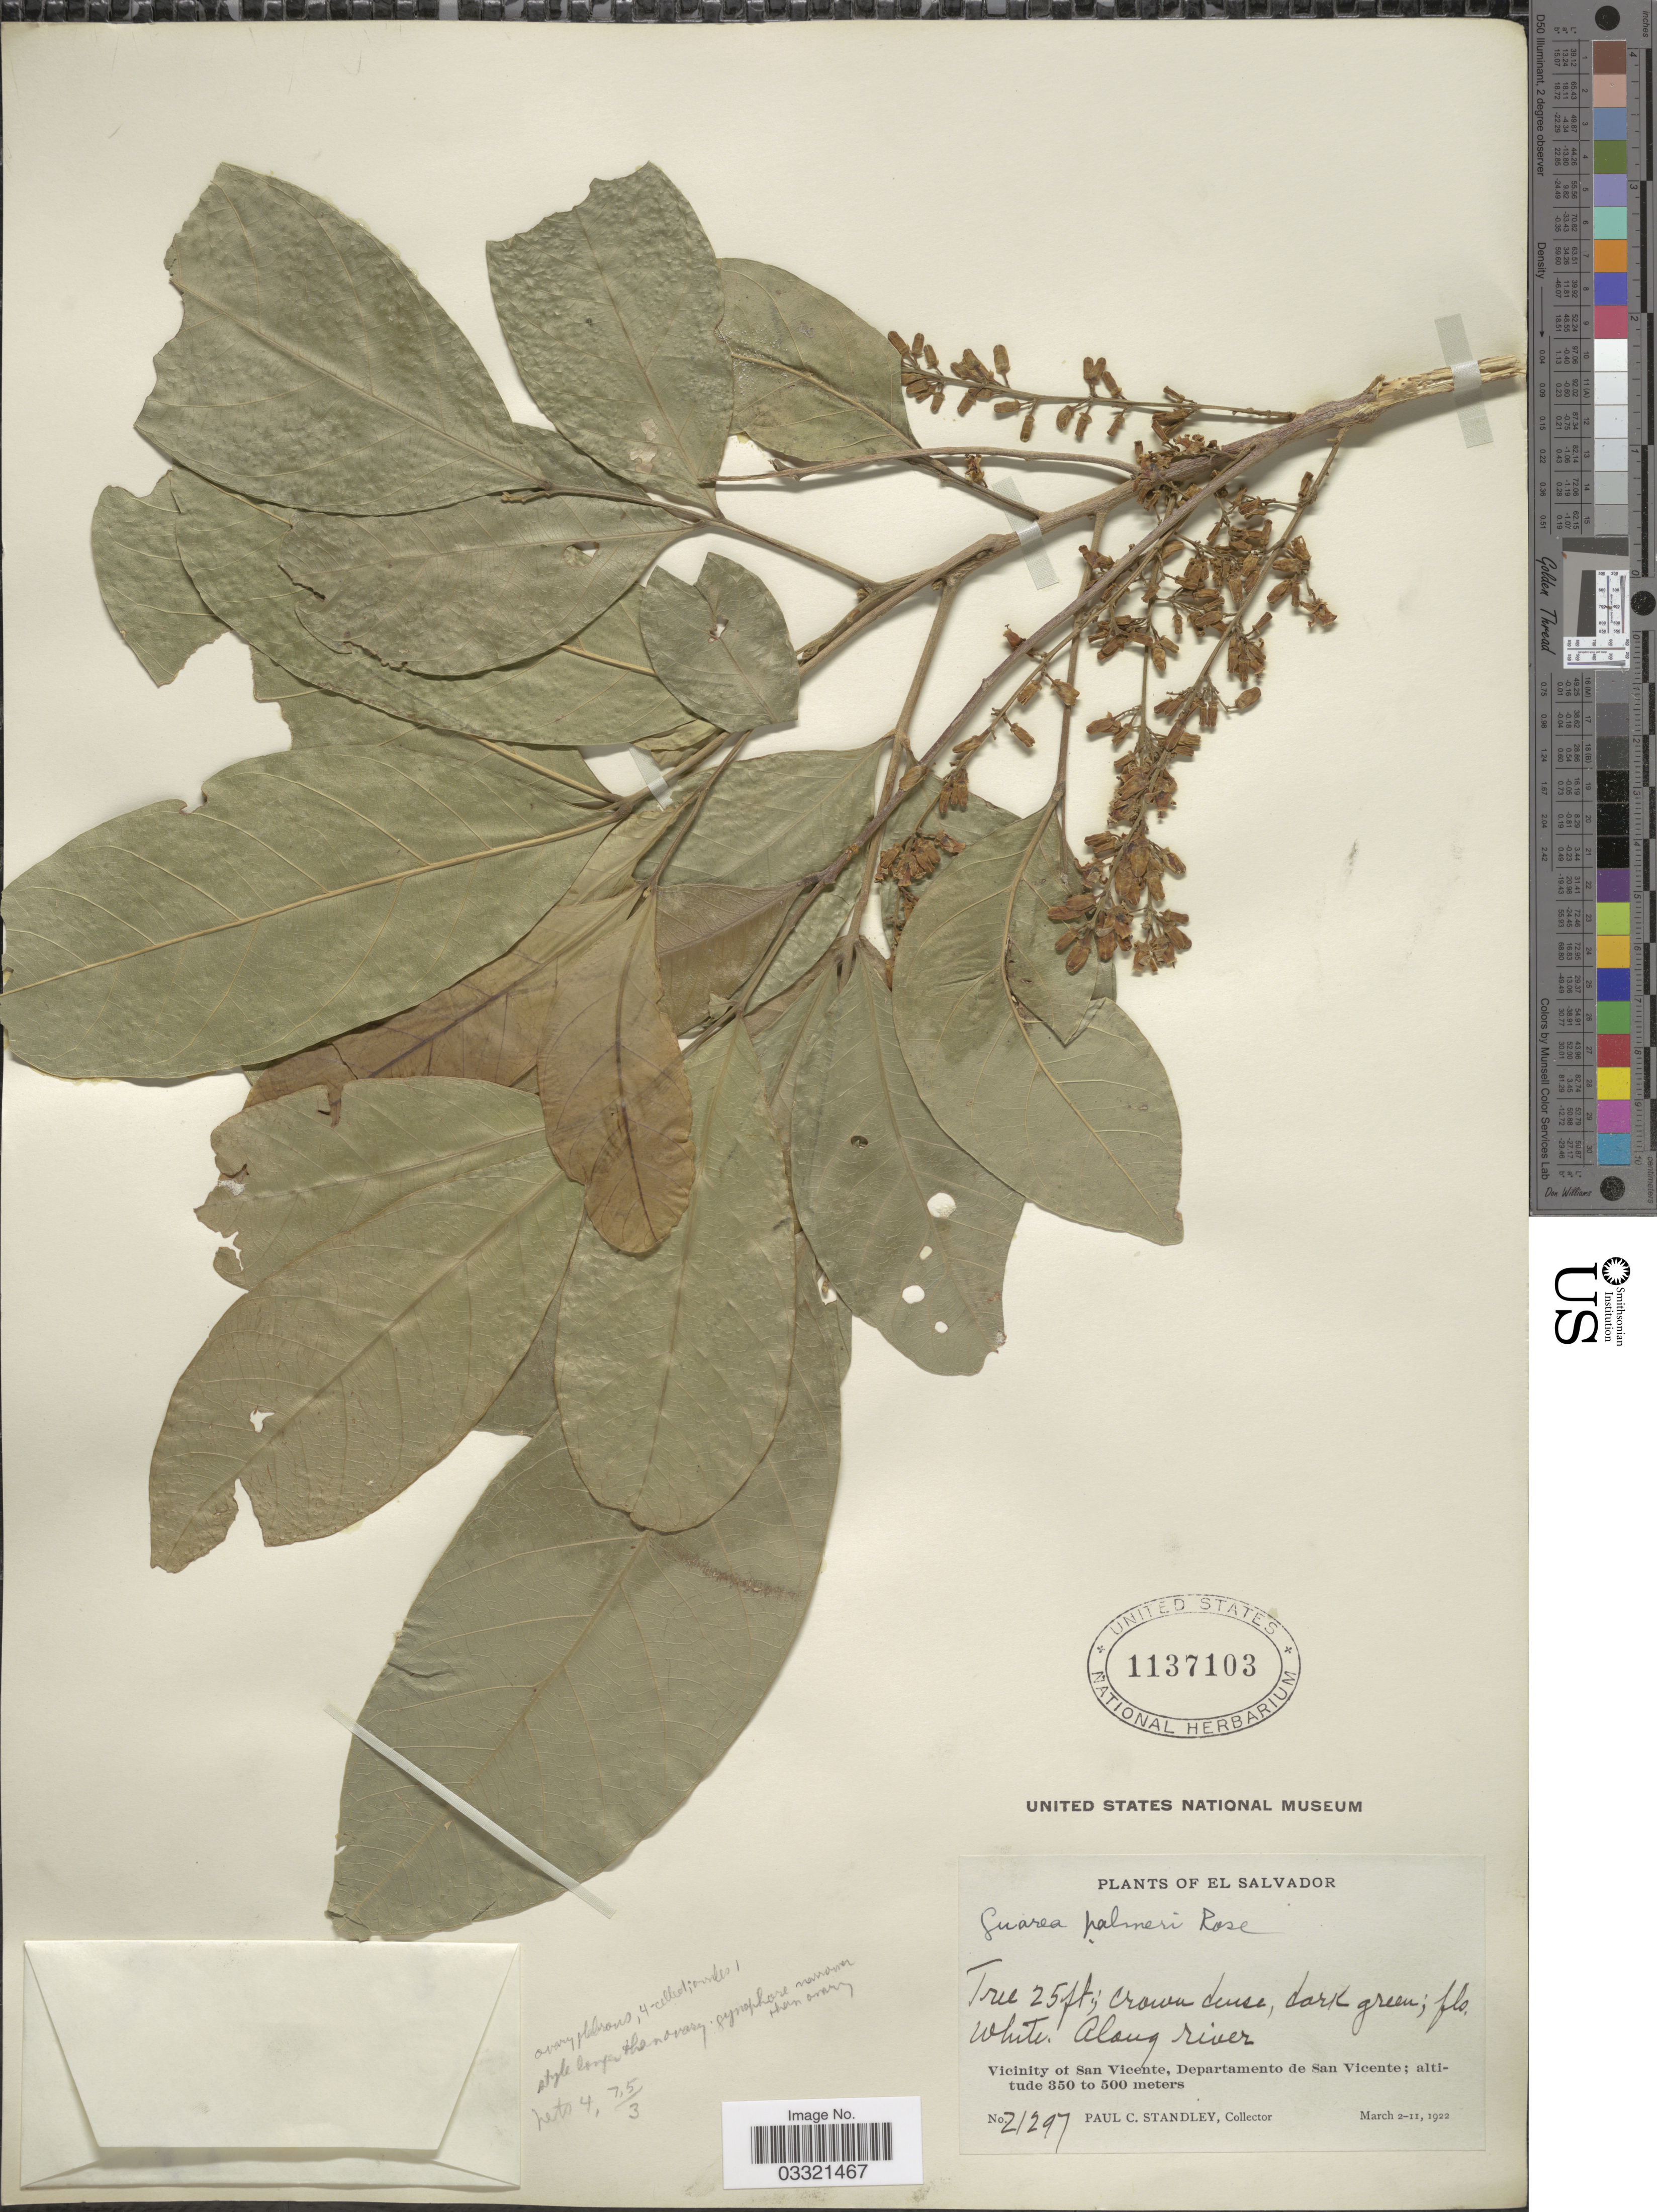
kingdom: Plantae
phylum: Tracheophyta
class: Magnoliopsida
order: Sapindales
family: Meliaceae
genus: Guarea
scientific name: Guarea palmeri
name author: Rose ex C. DC.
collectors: P. C. Standley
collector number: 21297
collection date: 1922-03-02/1922-03-11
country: El Salvador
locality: Vicinity of San Vicente, Departamento de San Vicente.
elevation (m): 350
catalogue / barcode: US 1137103